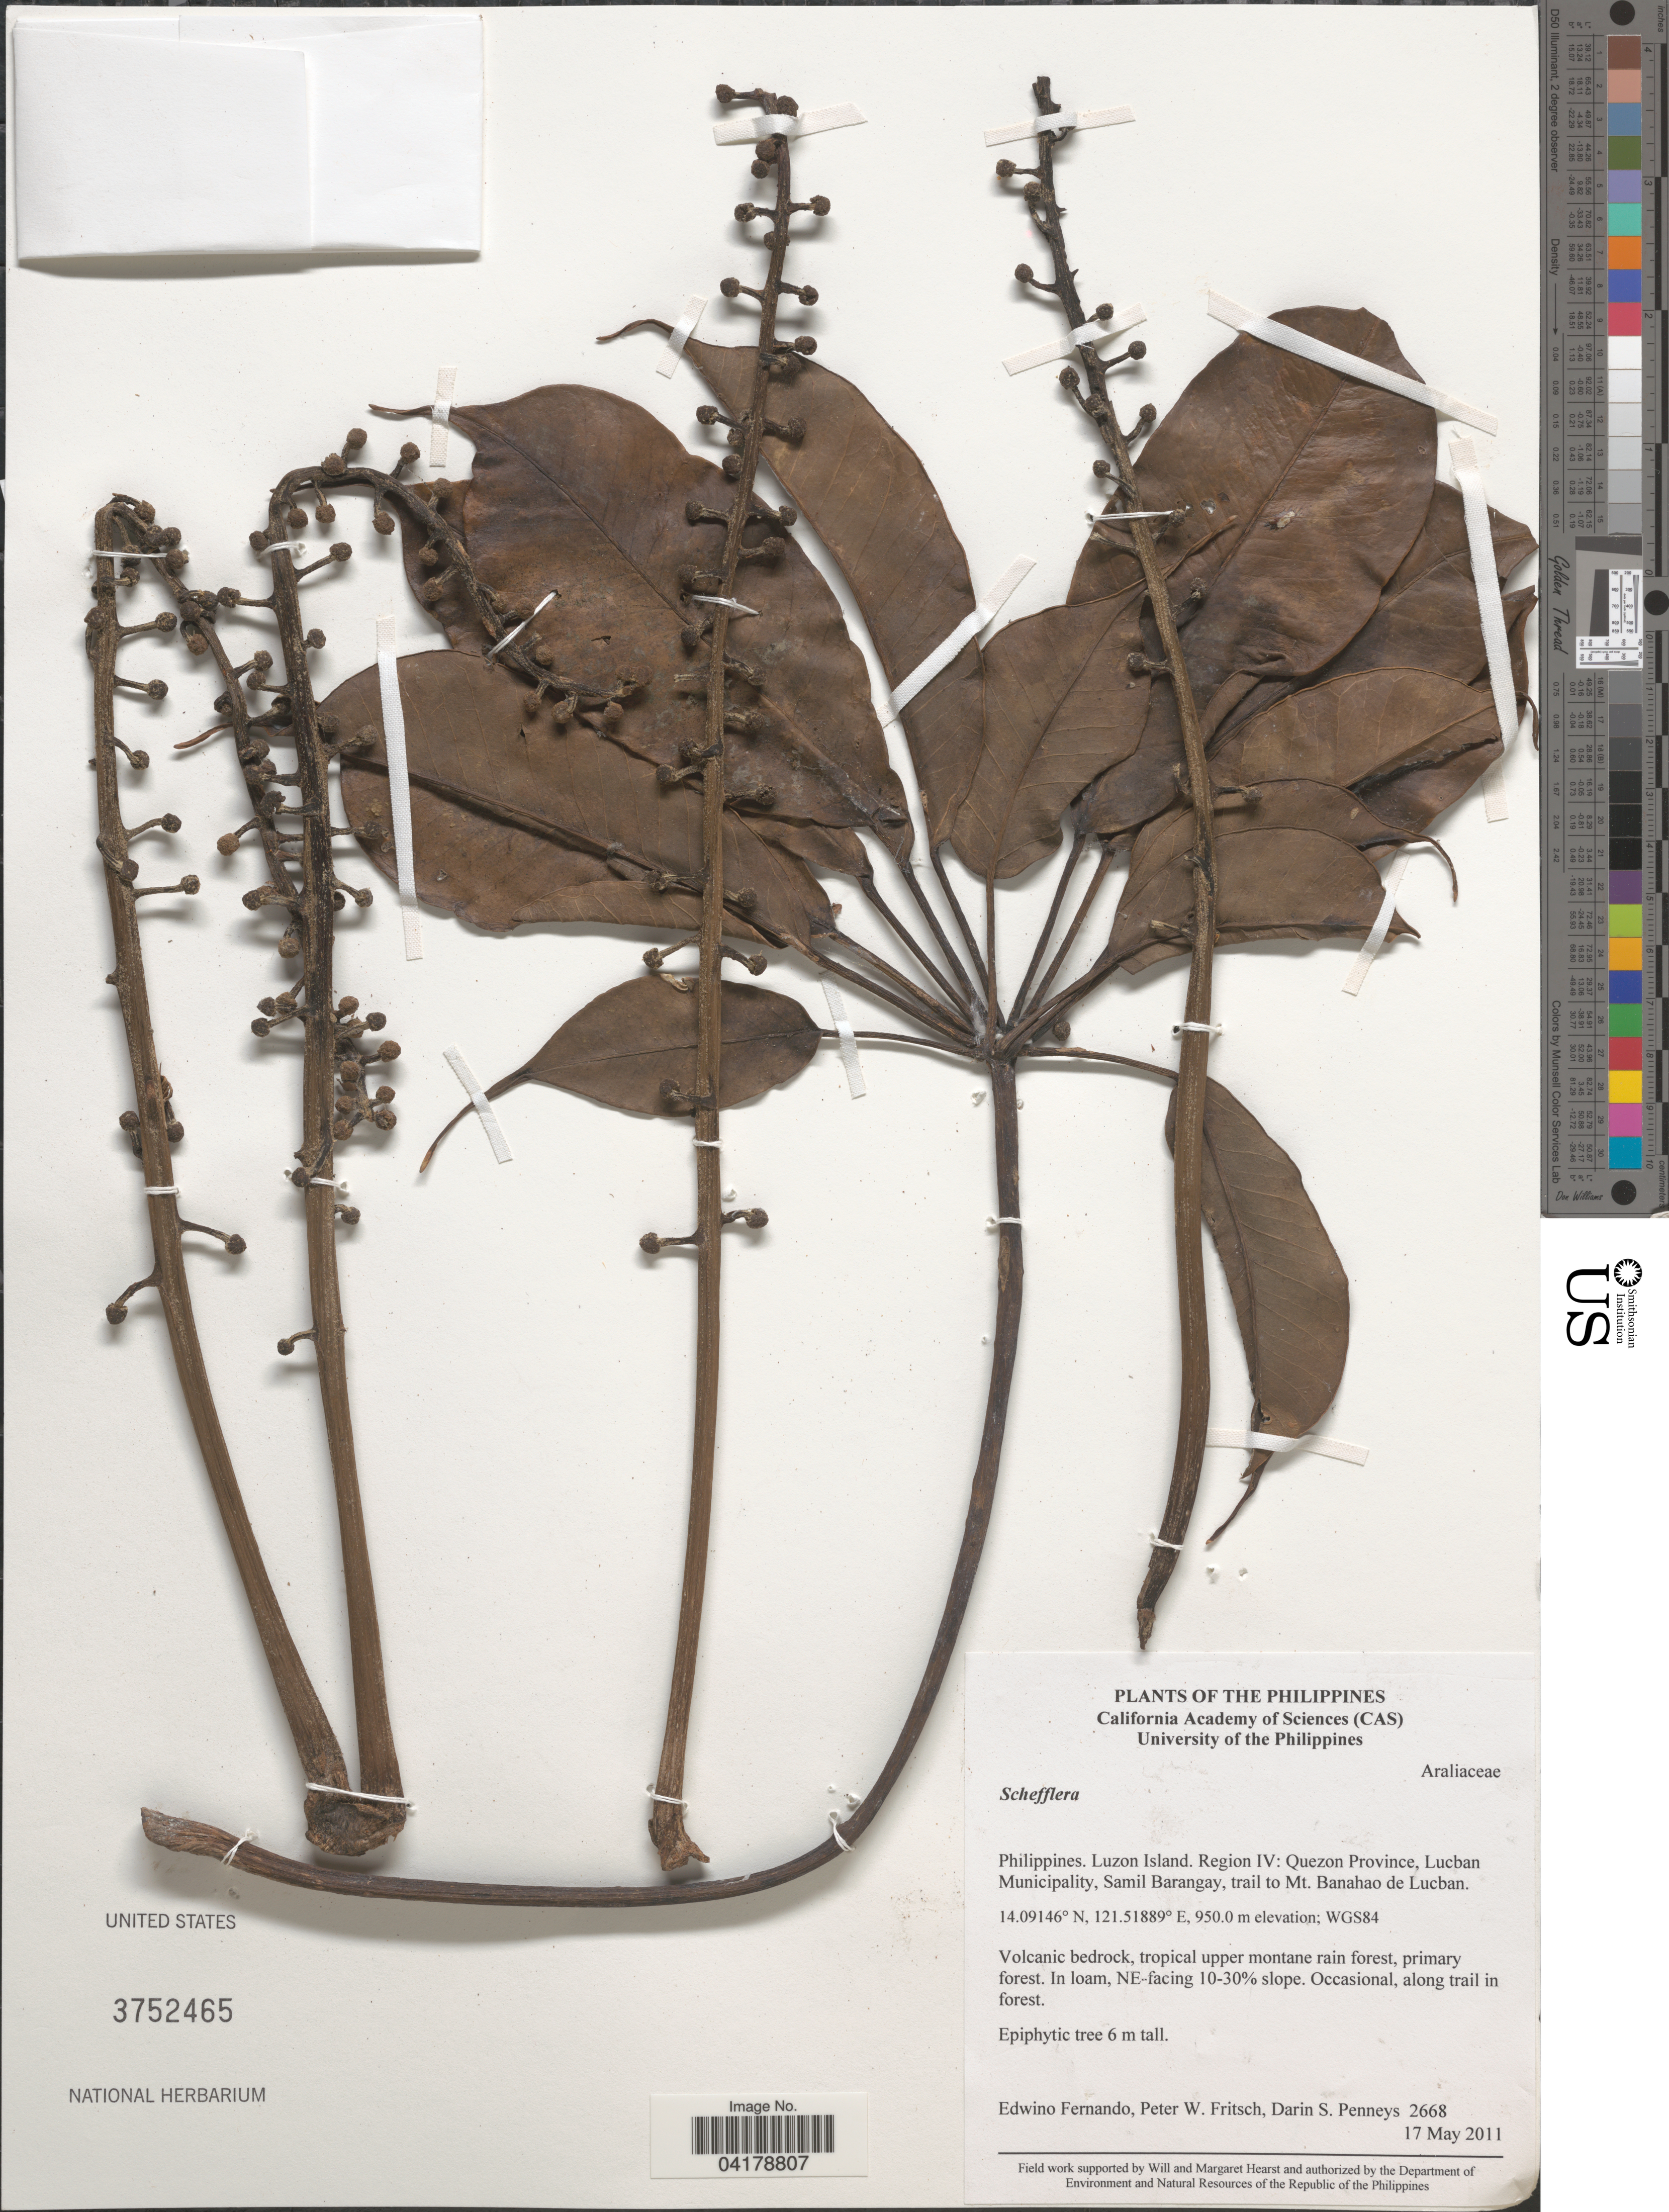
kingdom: Plantae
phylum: Tracheophyta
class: Magnoliopsida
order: Apiales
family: Araliaceae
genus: Schefflera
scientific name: Schefflera sp.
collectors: E. S. Fernando, P. W. Fritsch & D. S. Penneys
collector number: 2668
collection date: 2011-05-17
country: Philippines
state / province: Calabarzon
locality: Luzon Island. Region IV: Quezon Province, Lucban Municipality, Samil Barangay, trail to Mt. Banahao de Lucban. WGS84.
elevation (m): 950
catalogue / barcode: US 3752465